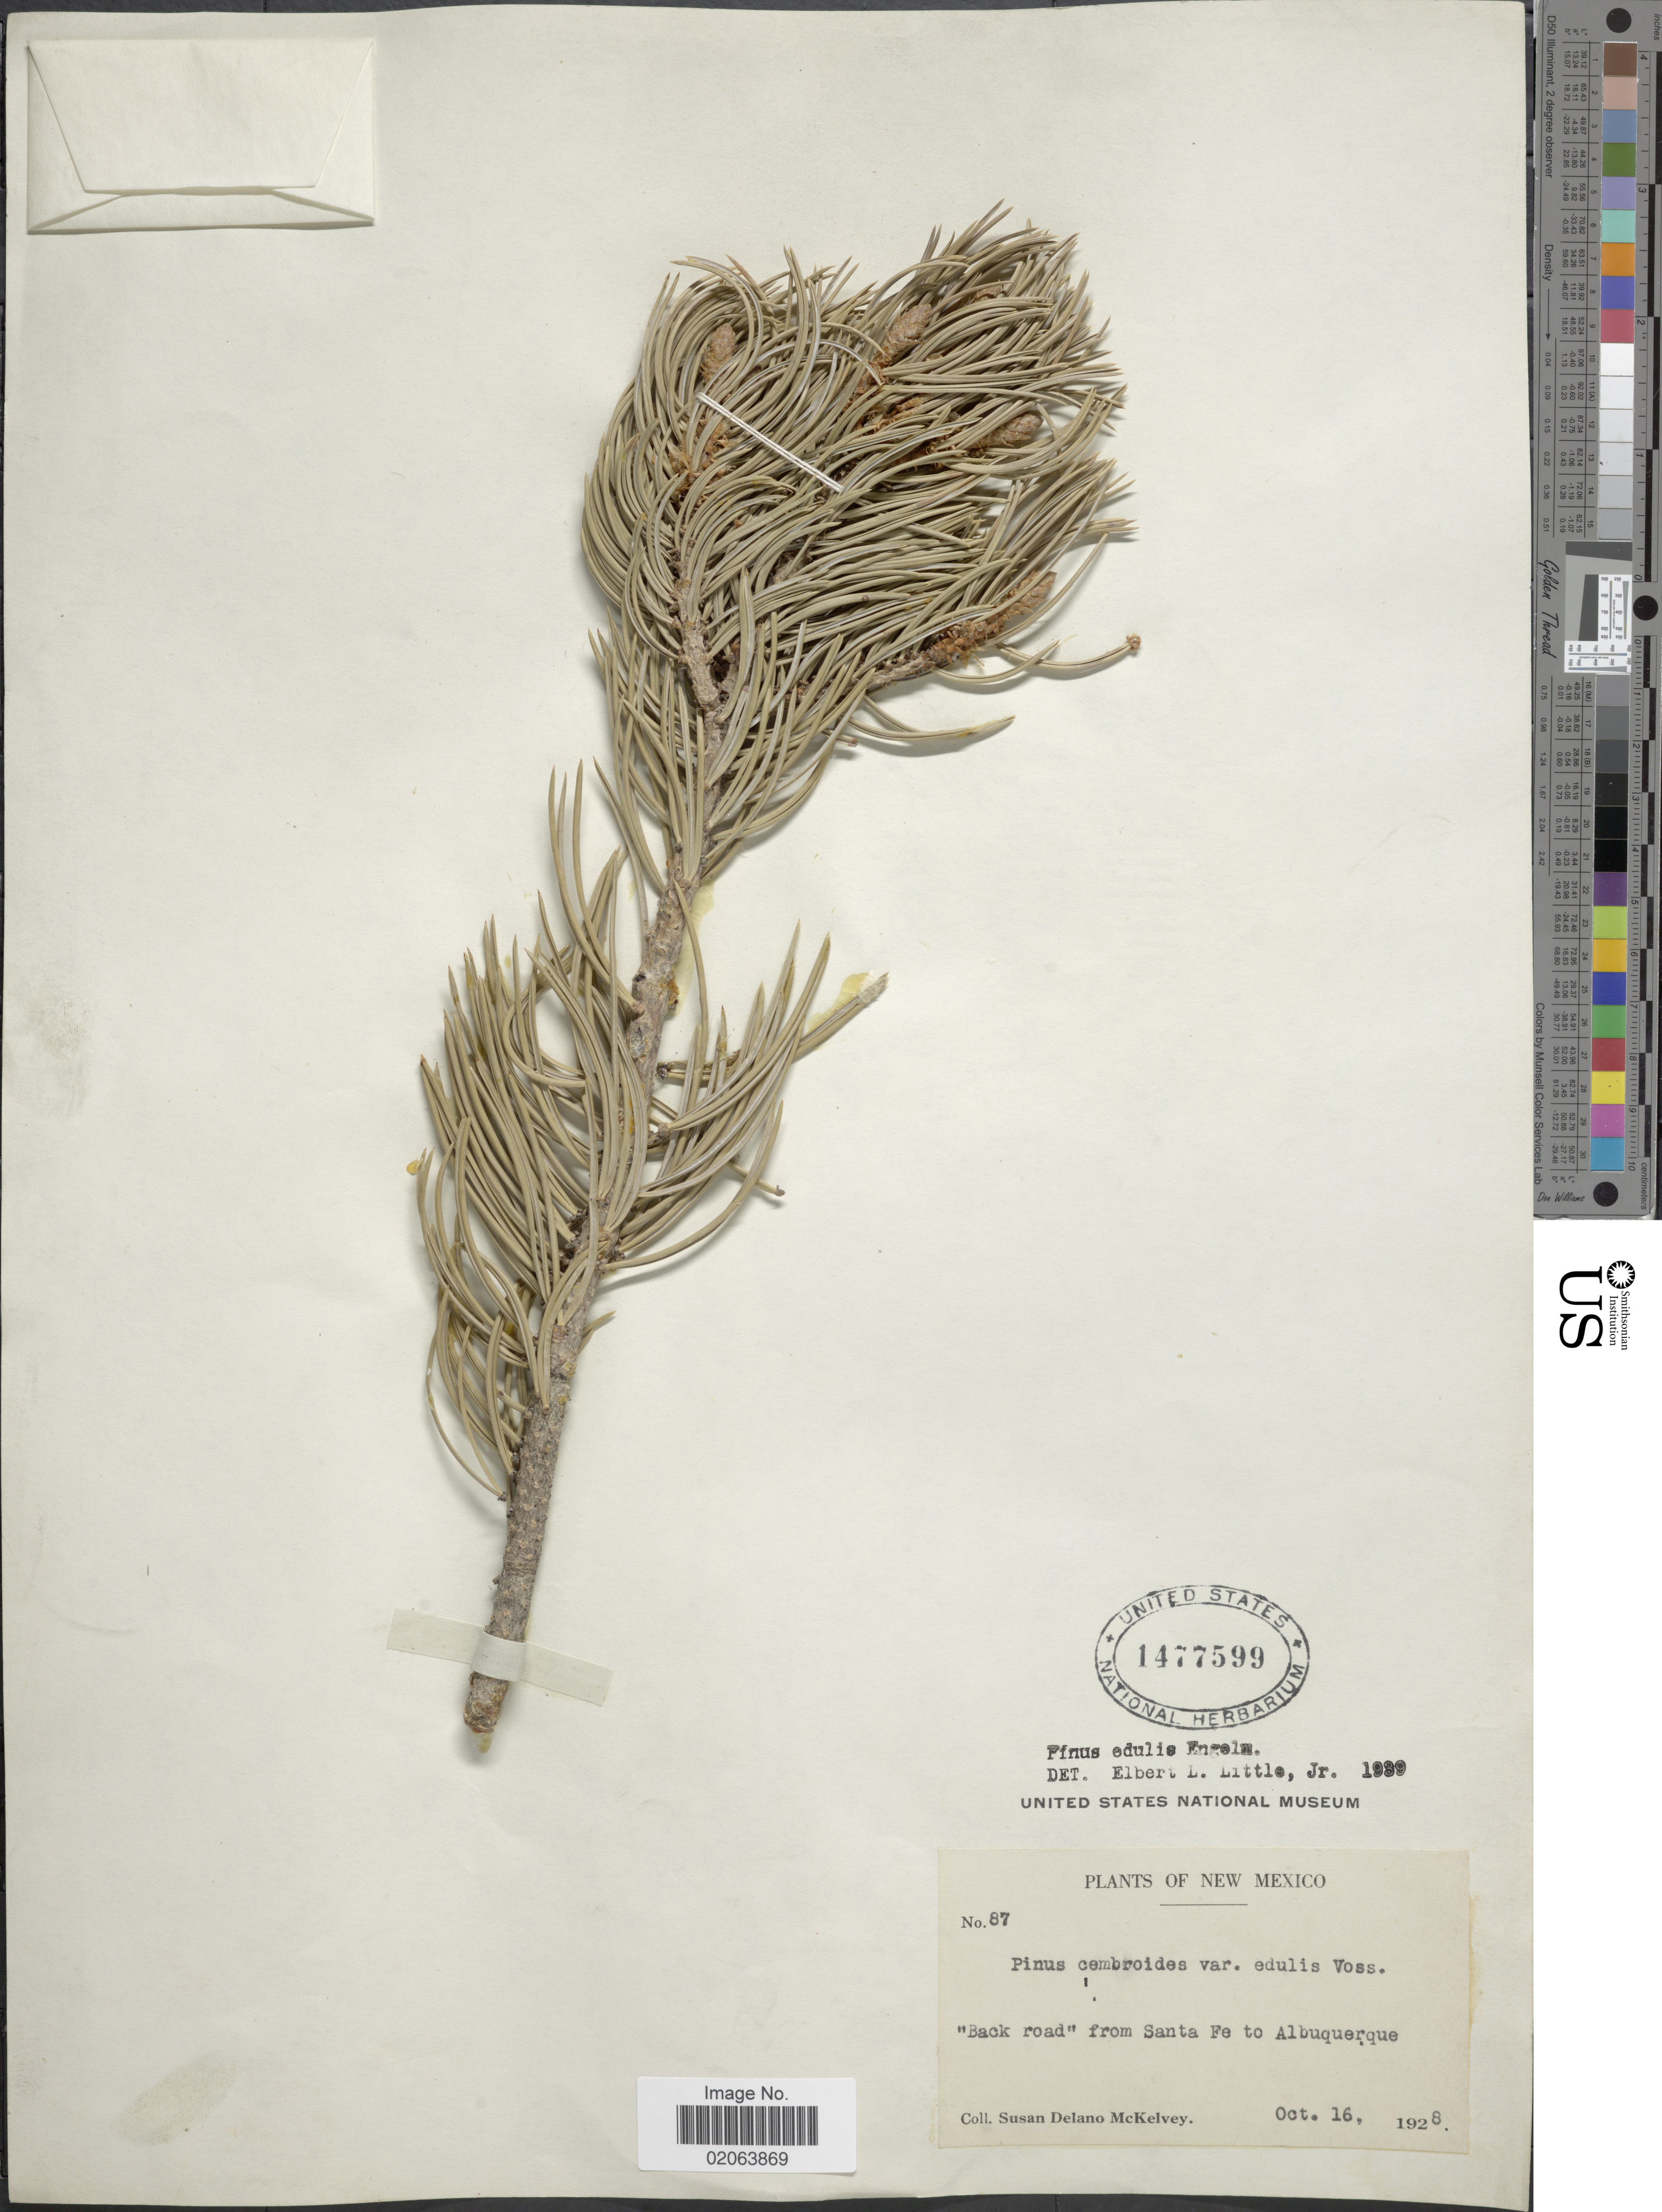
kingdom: Plantae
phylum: Tracheophyta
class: Pinopsida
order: Pinales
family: Pinaceae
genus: Pinus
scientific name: Pinus edulis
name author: Engelm.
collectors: S. A. McKelvey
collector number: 87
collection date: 1928-10-16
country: United States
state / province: New Mexico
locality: Back road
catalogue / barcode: US 1477599